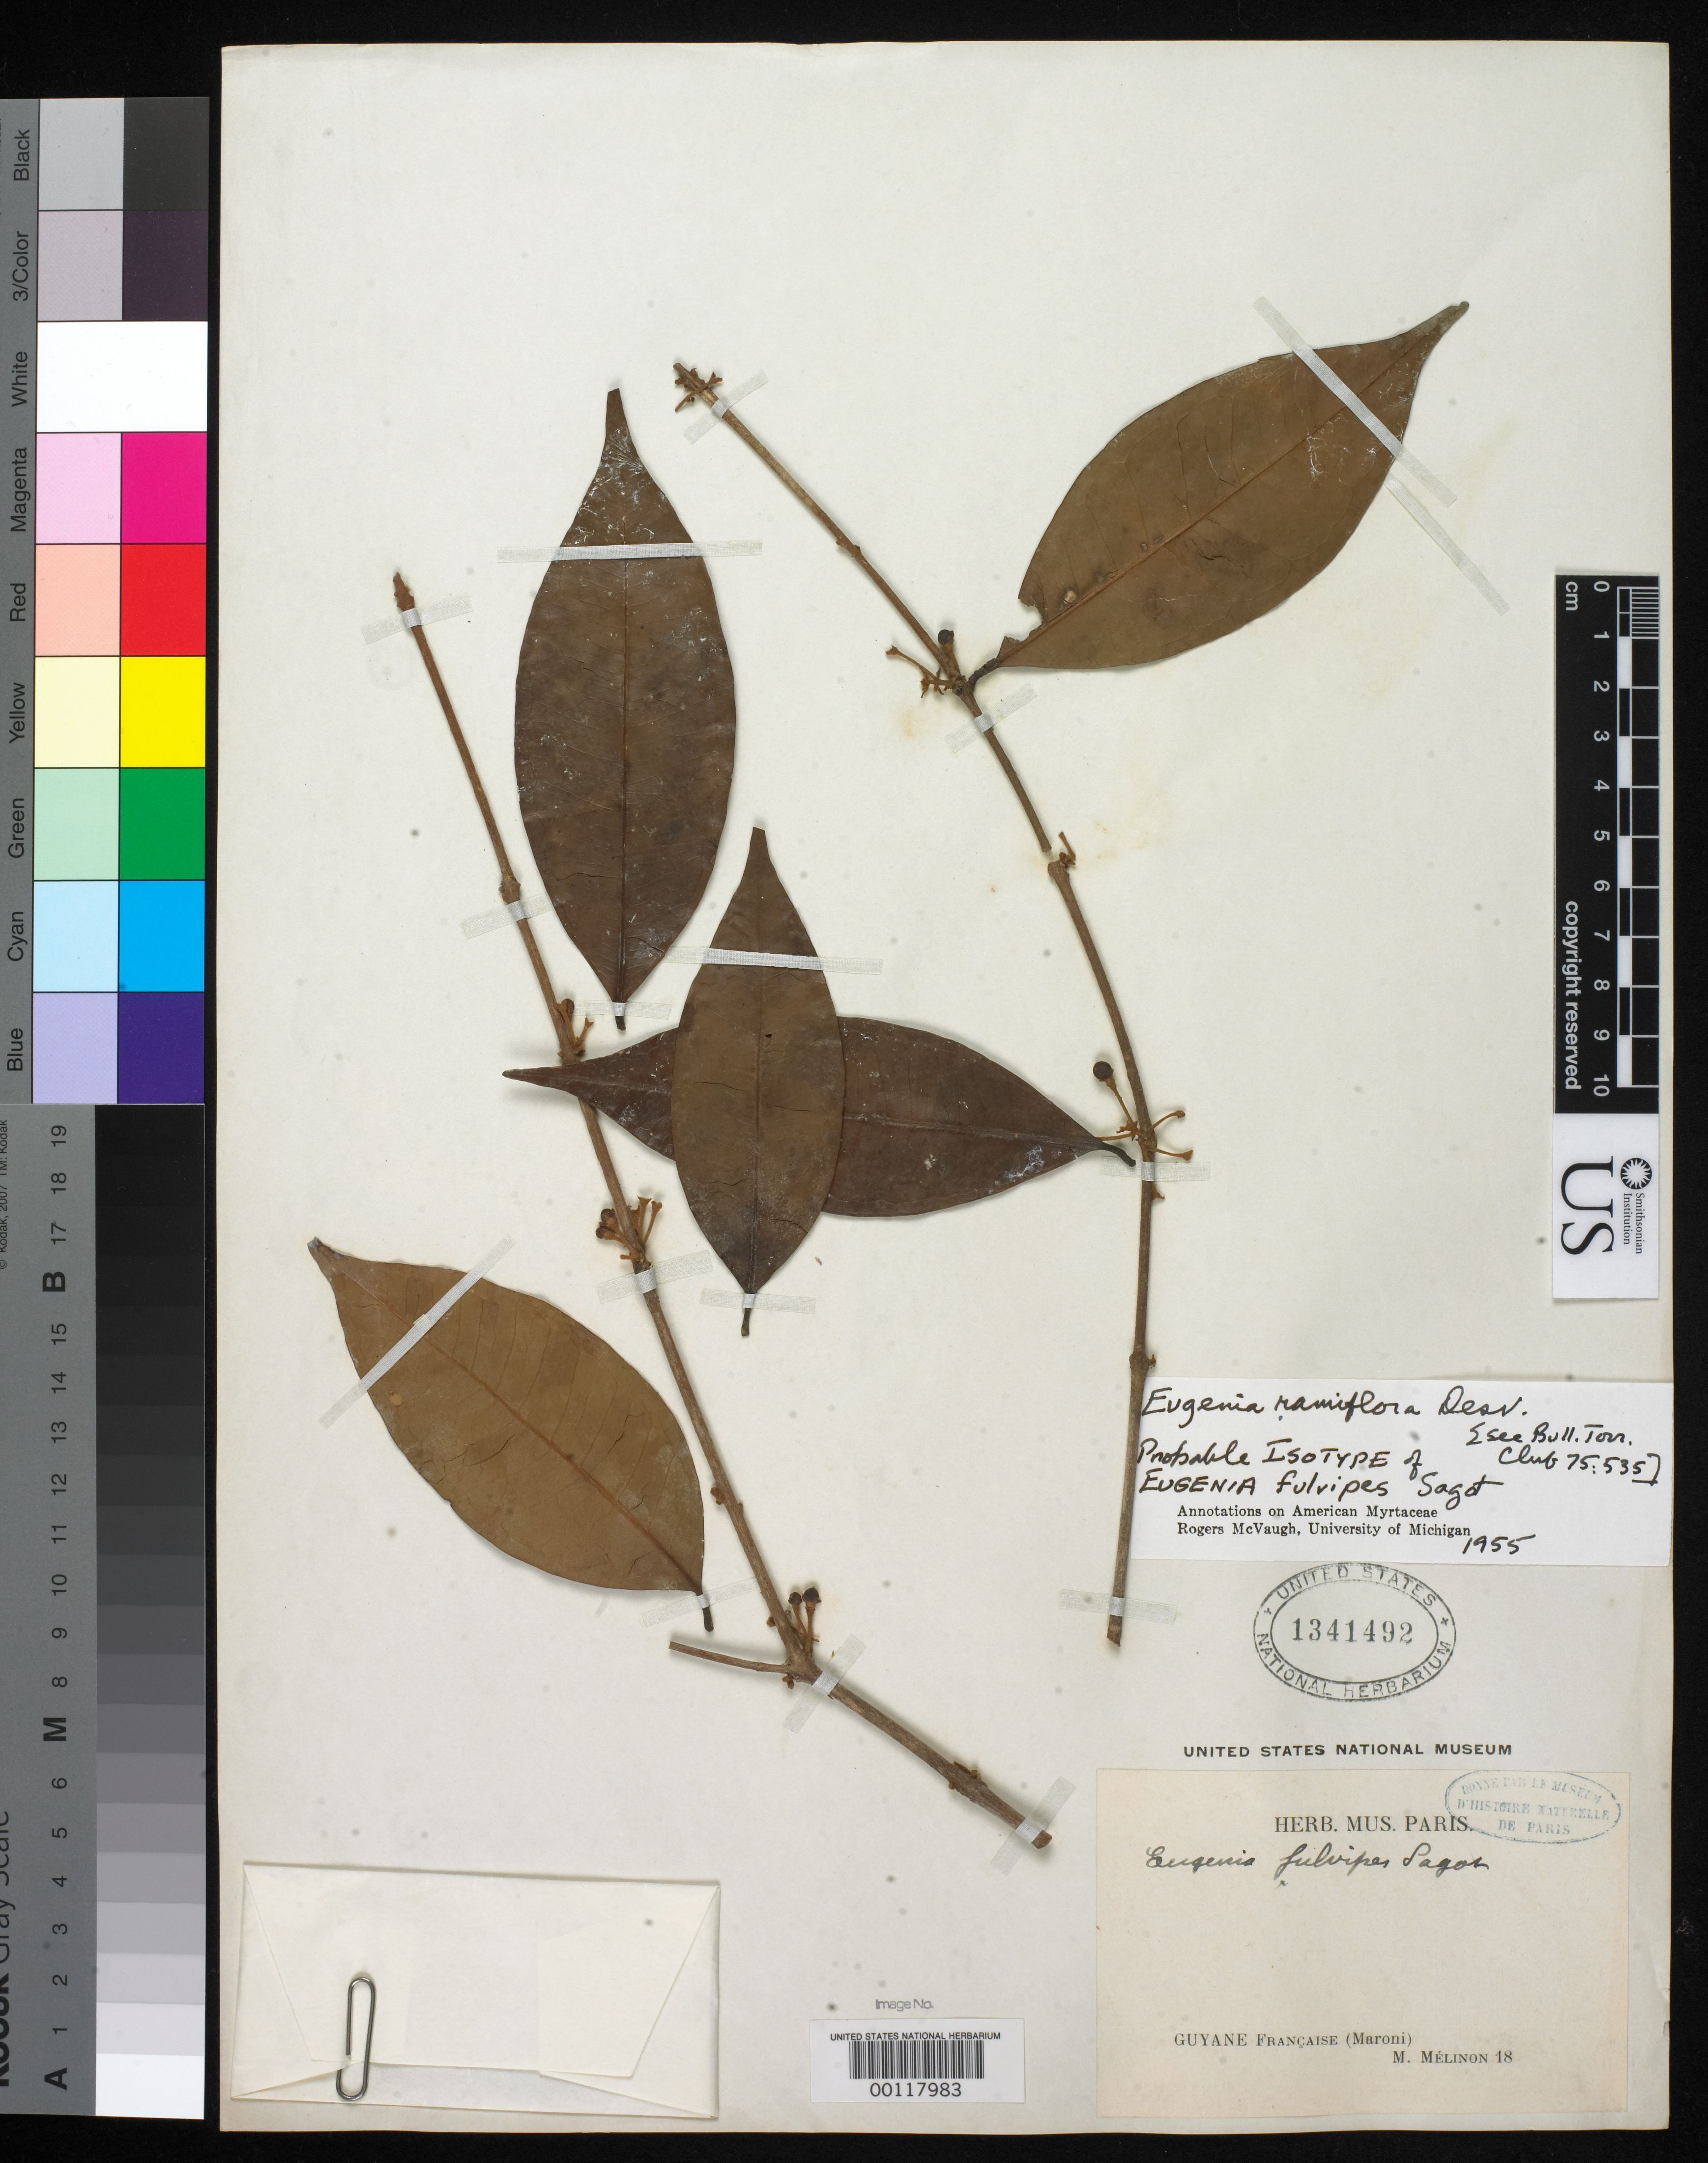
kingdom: Plantae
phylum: Tracheophyta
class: Magnoliopsida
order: Myrtales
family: Myrtaceae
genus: Eugenia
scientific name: Eugenia fulvipes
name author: Sagot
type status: Isotype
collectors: M. Melinon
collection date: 1863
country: French Guiana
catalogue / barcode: US 1341492